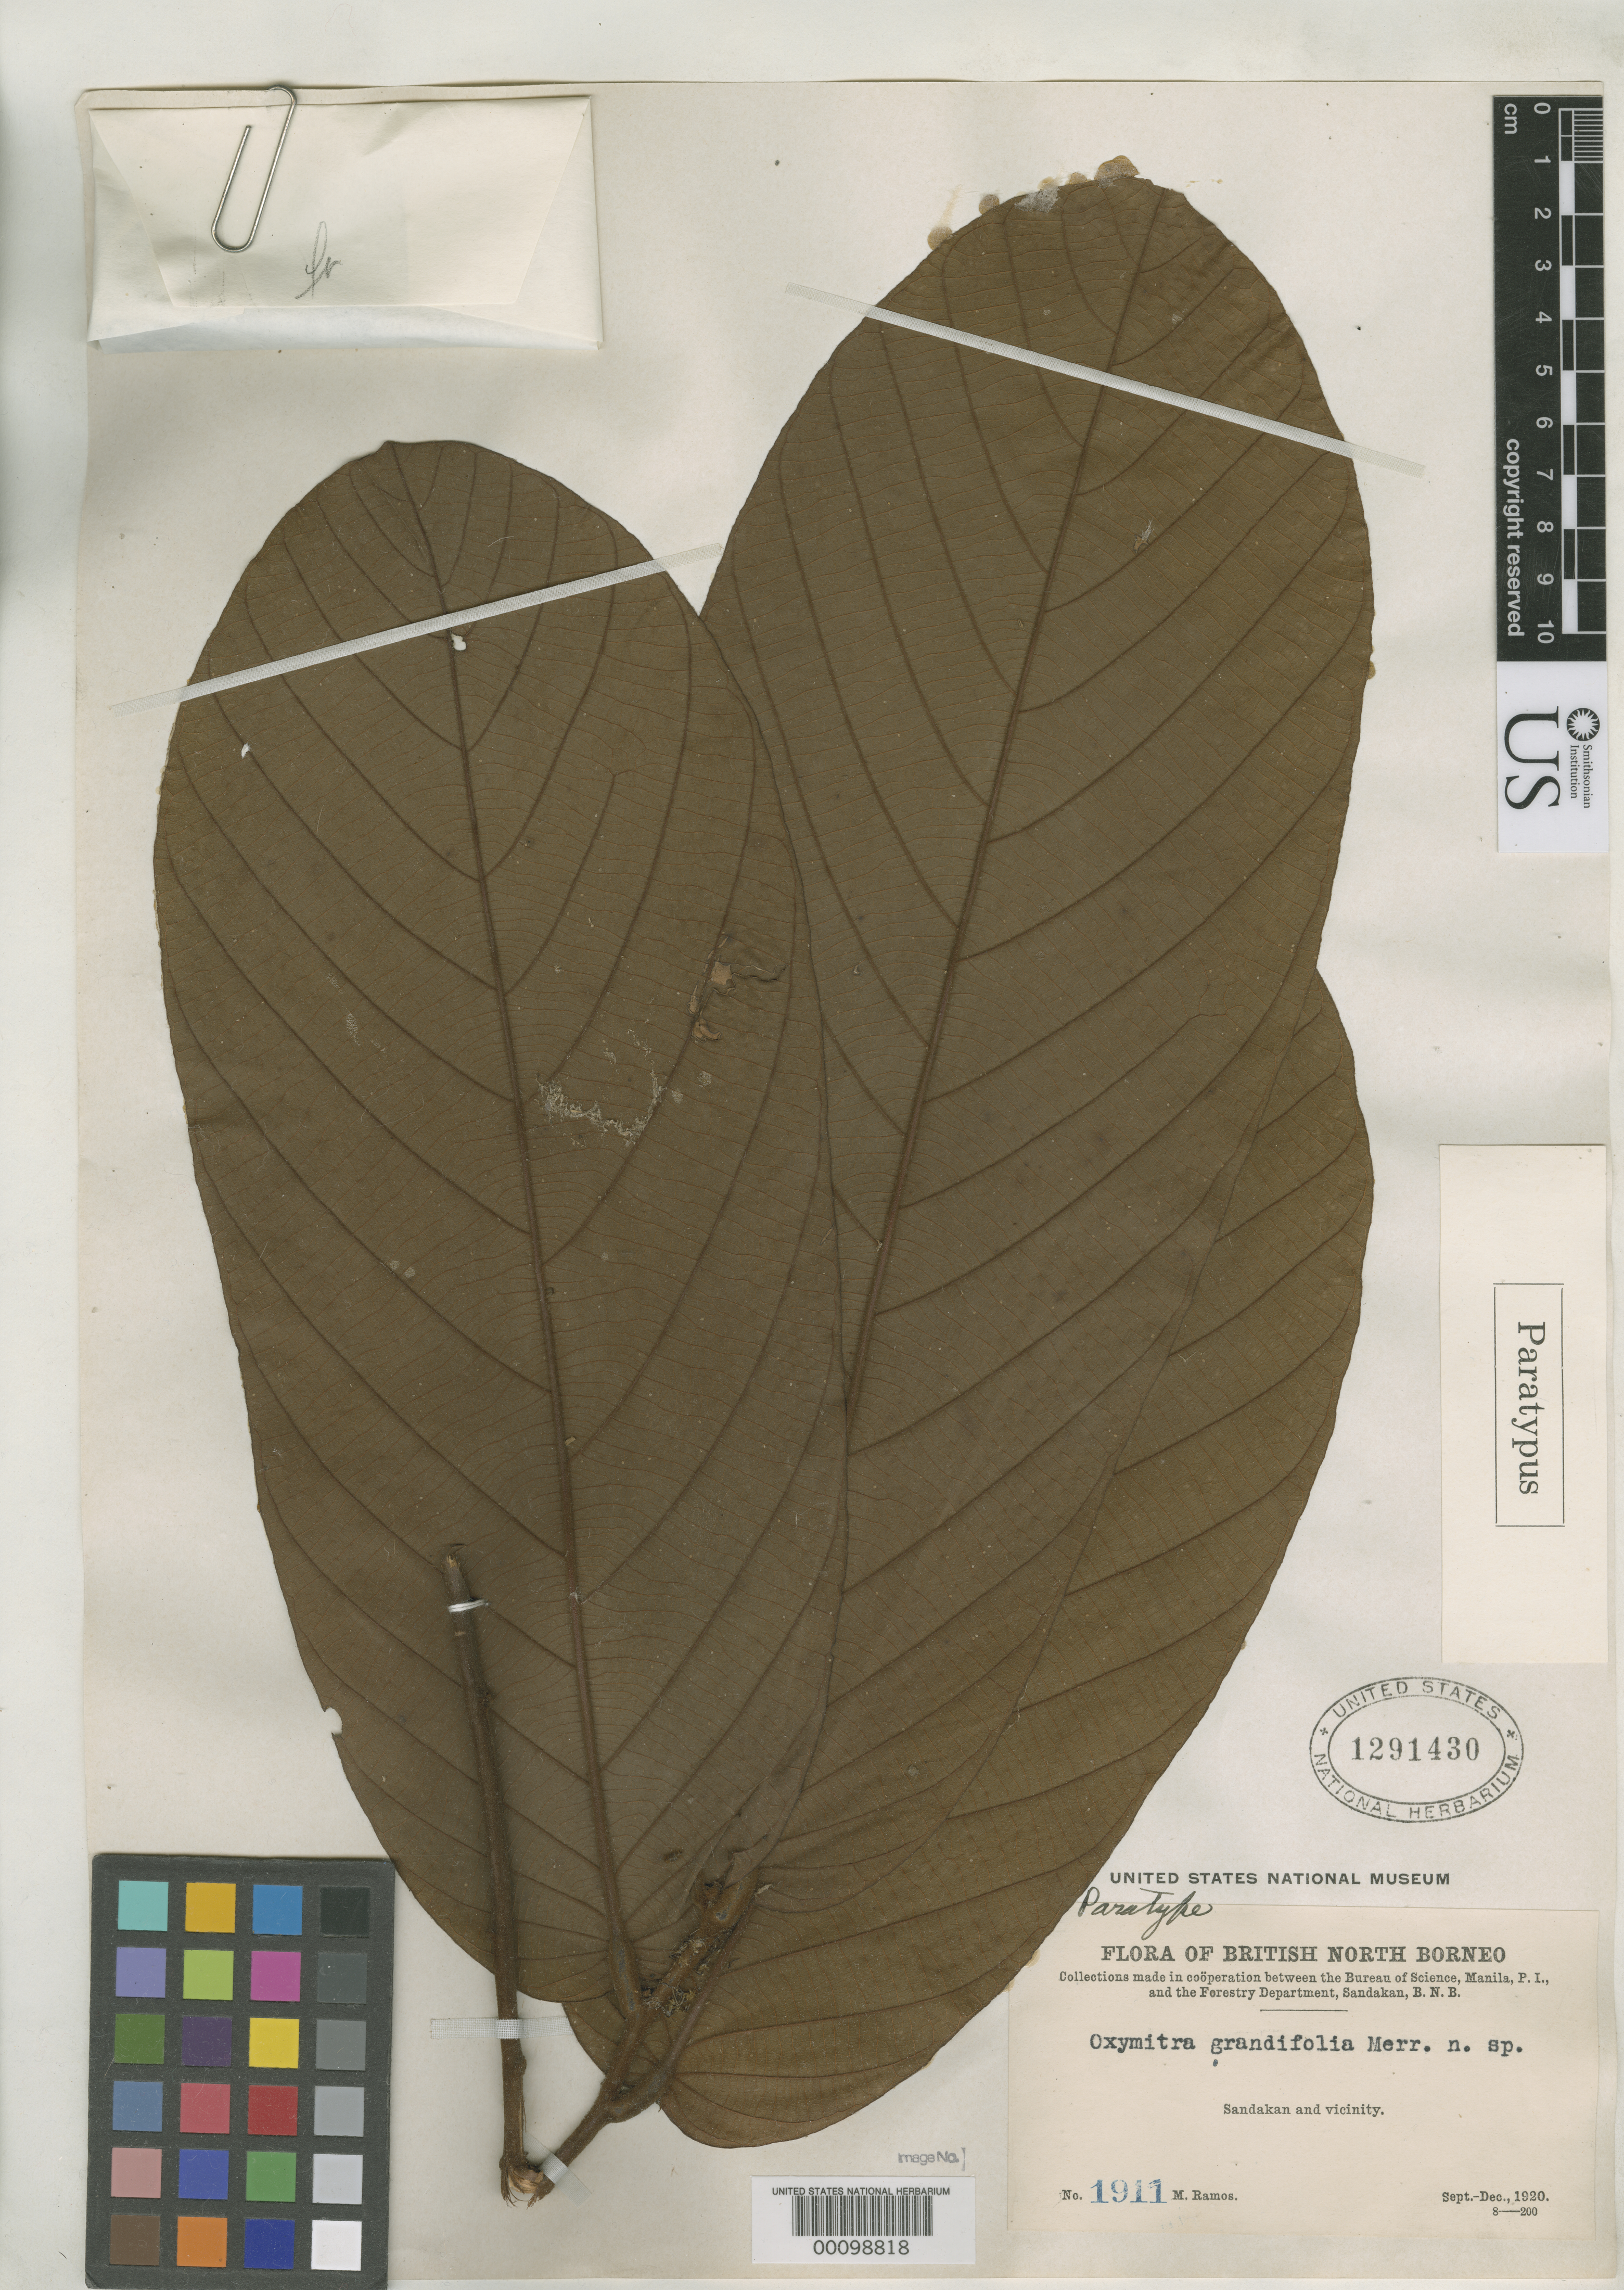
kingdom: Plantae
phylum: Tracheophyta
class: Magnoliopsida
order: Magnoliales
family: Annonaceae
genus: Oxymitra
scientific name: Oxymitra grandifolia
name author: Merr.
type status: Paratype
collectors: M. Ramos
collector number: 1911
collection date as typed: Sep 1920 to -- Dec 1920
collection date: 1920-09/1920-12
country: Malaysia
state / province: Sabah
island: Borneo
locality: Sandakan.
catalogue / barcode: US 1291430